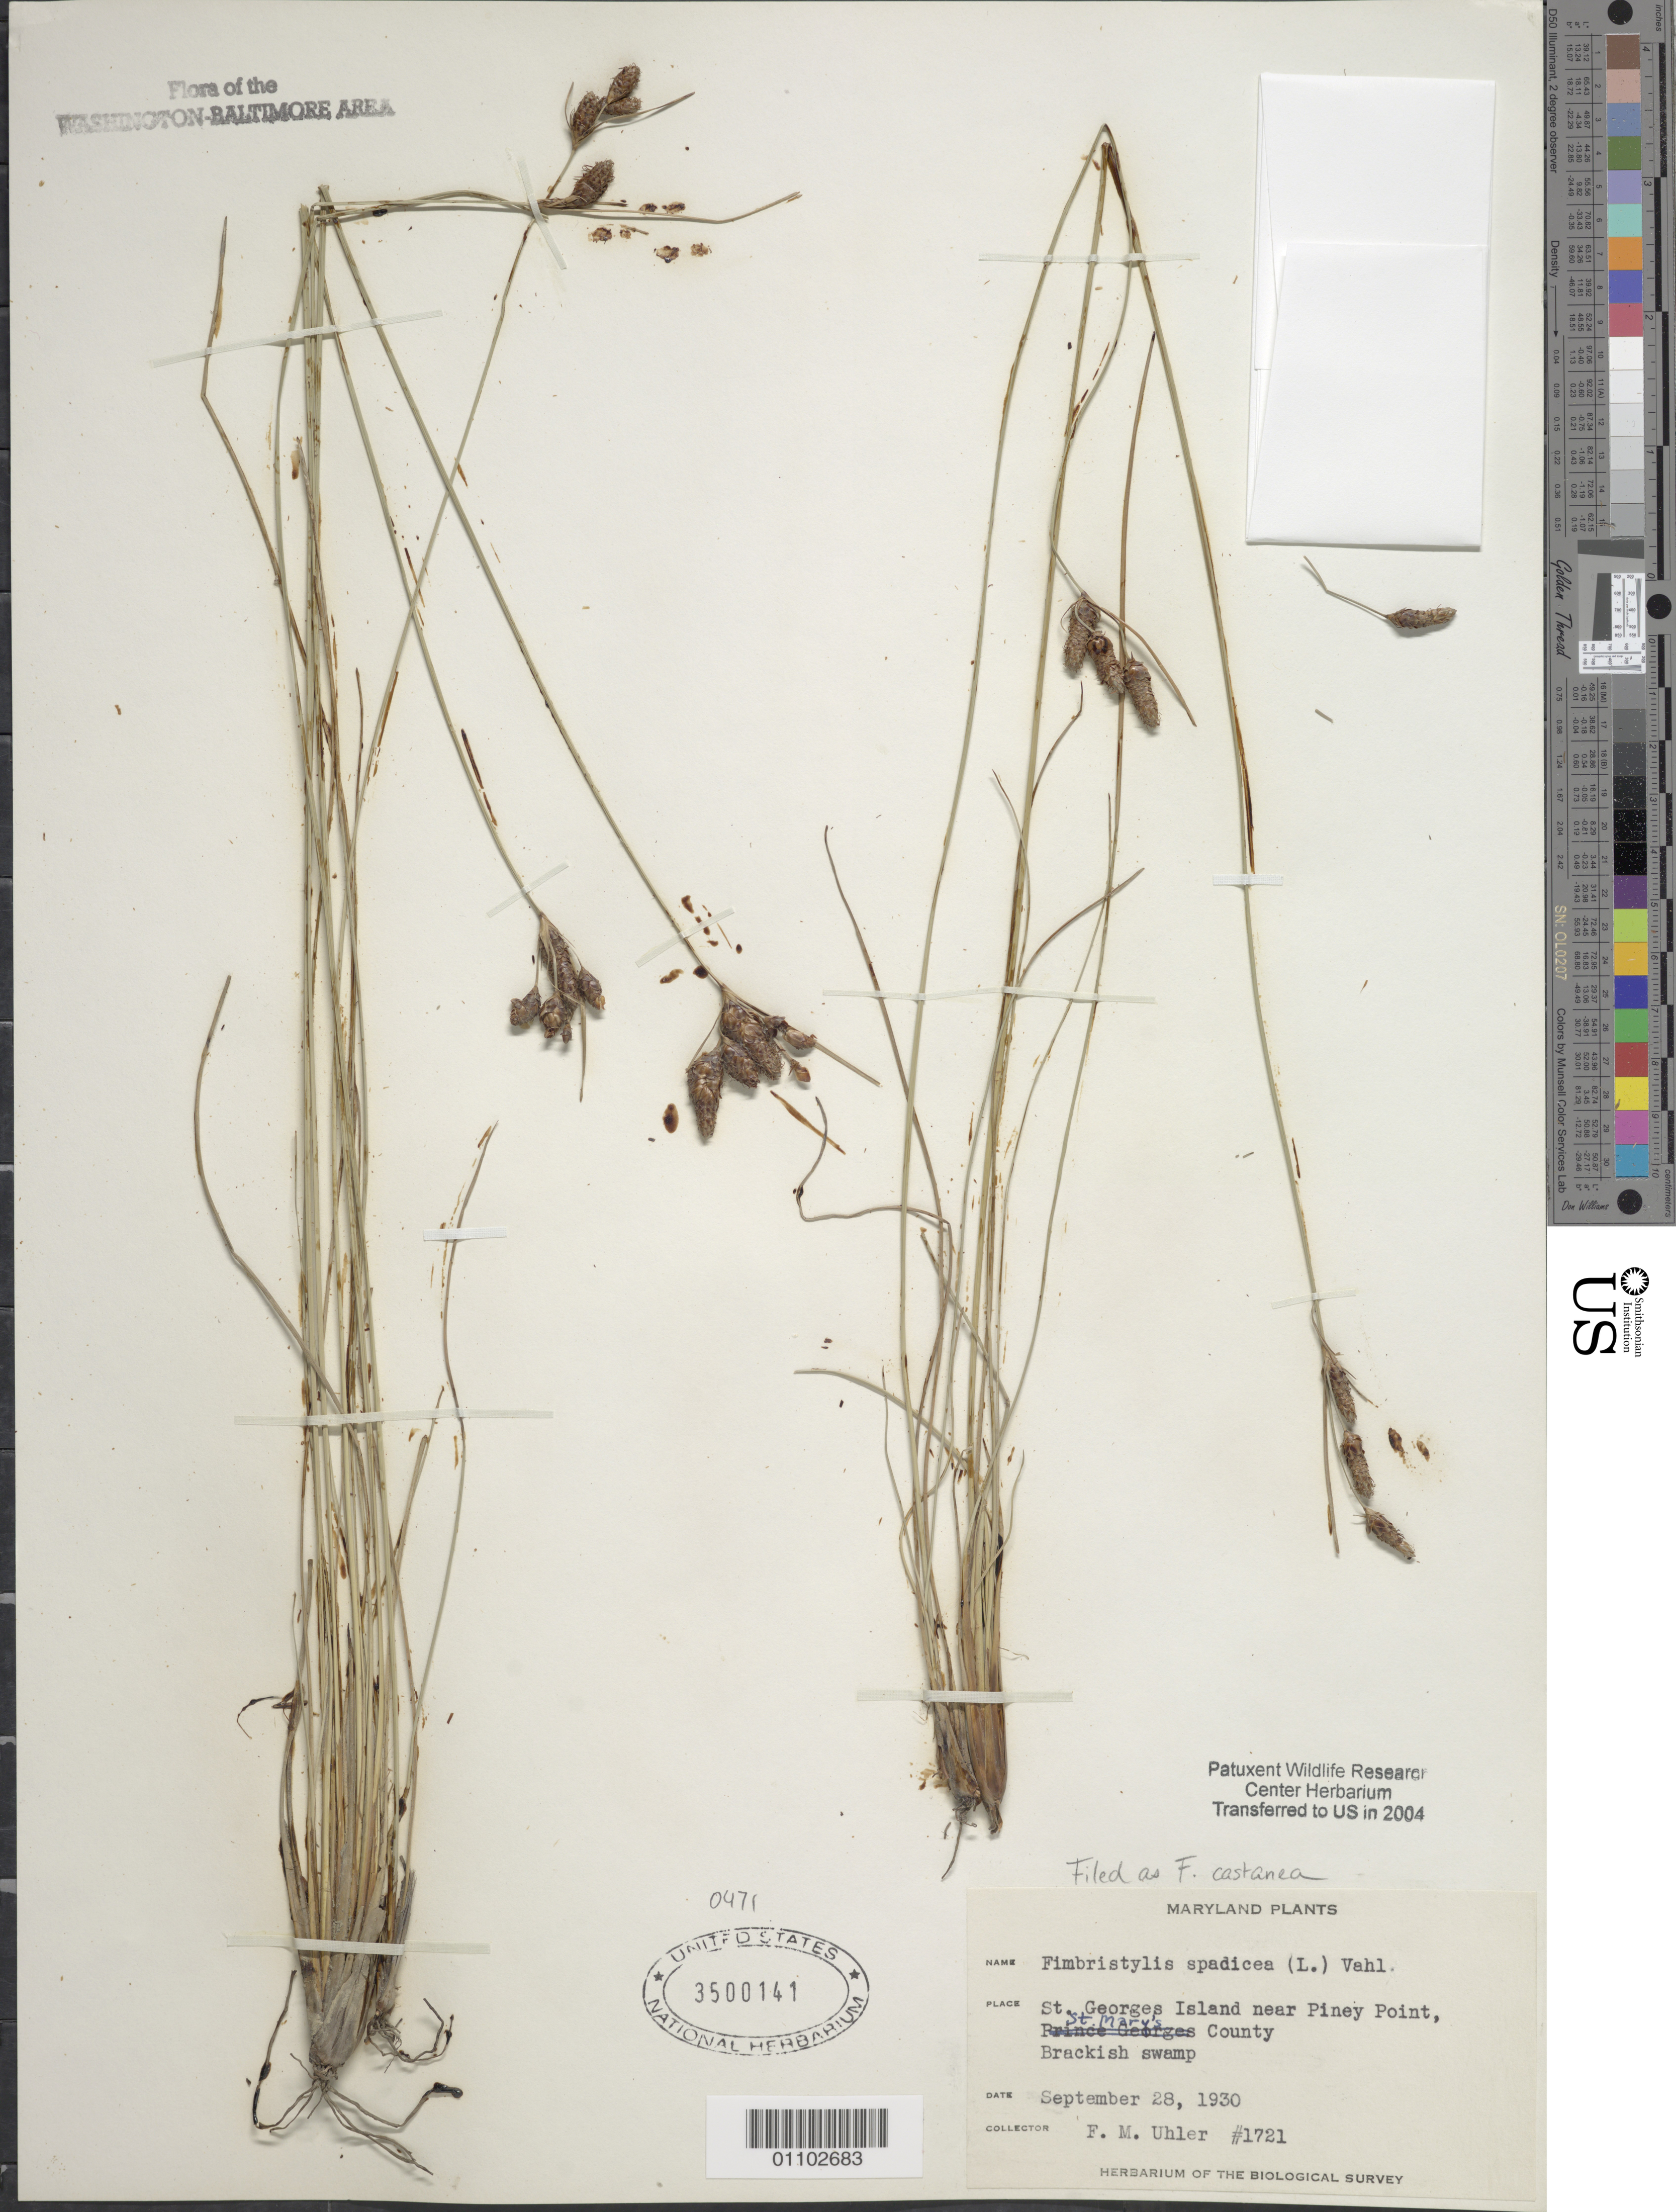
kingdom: Plantae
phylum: Tracheophyta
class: Liliopsida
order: Poales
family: Cyperaceae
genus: Fimbristylis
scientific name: Fimbristylis castanea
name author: (Michx.) Vahl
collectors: F. Uhler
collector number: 1721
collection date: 1930-09-28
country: United States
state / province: Maryland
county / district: St. Mary's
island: St. George's Island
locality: St. Georges Island near Piney Point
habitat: Brackish swamp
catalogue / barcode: US 3500141